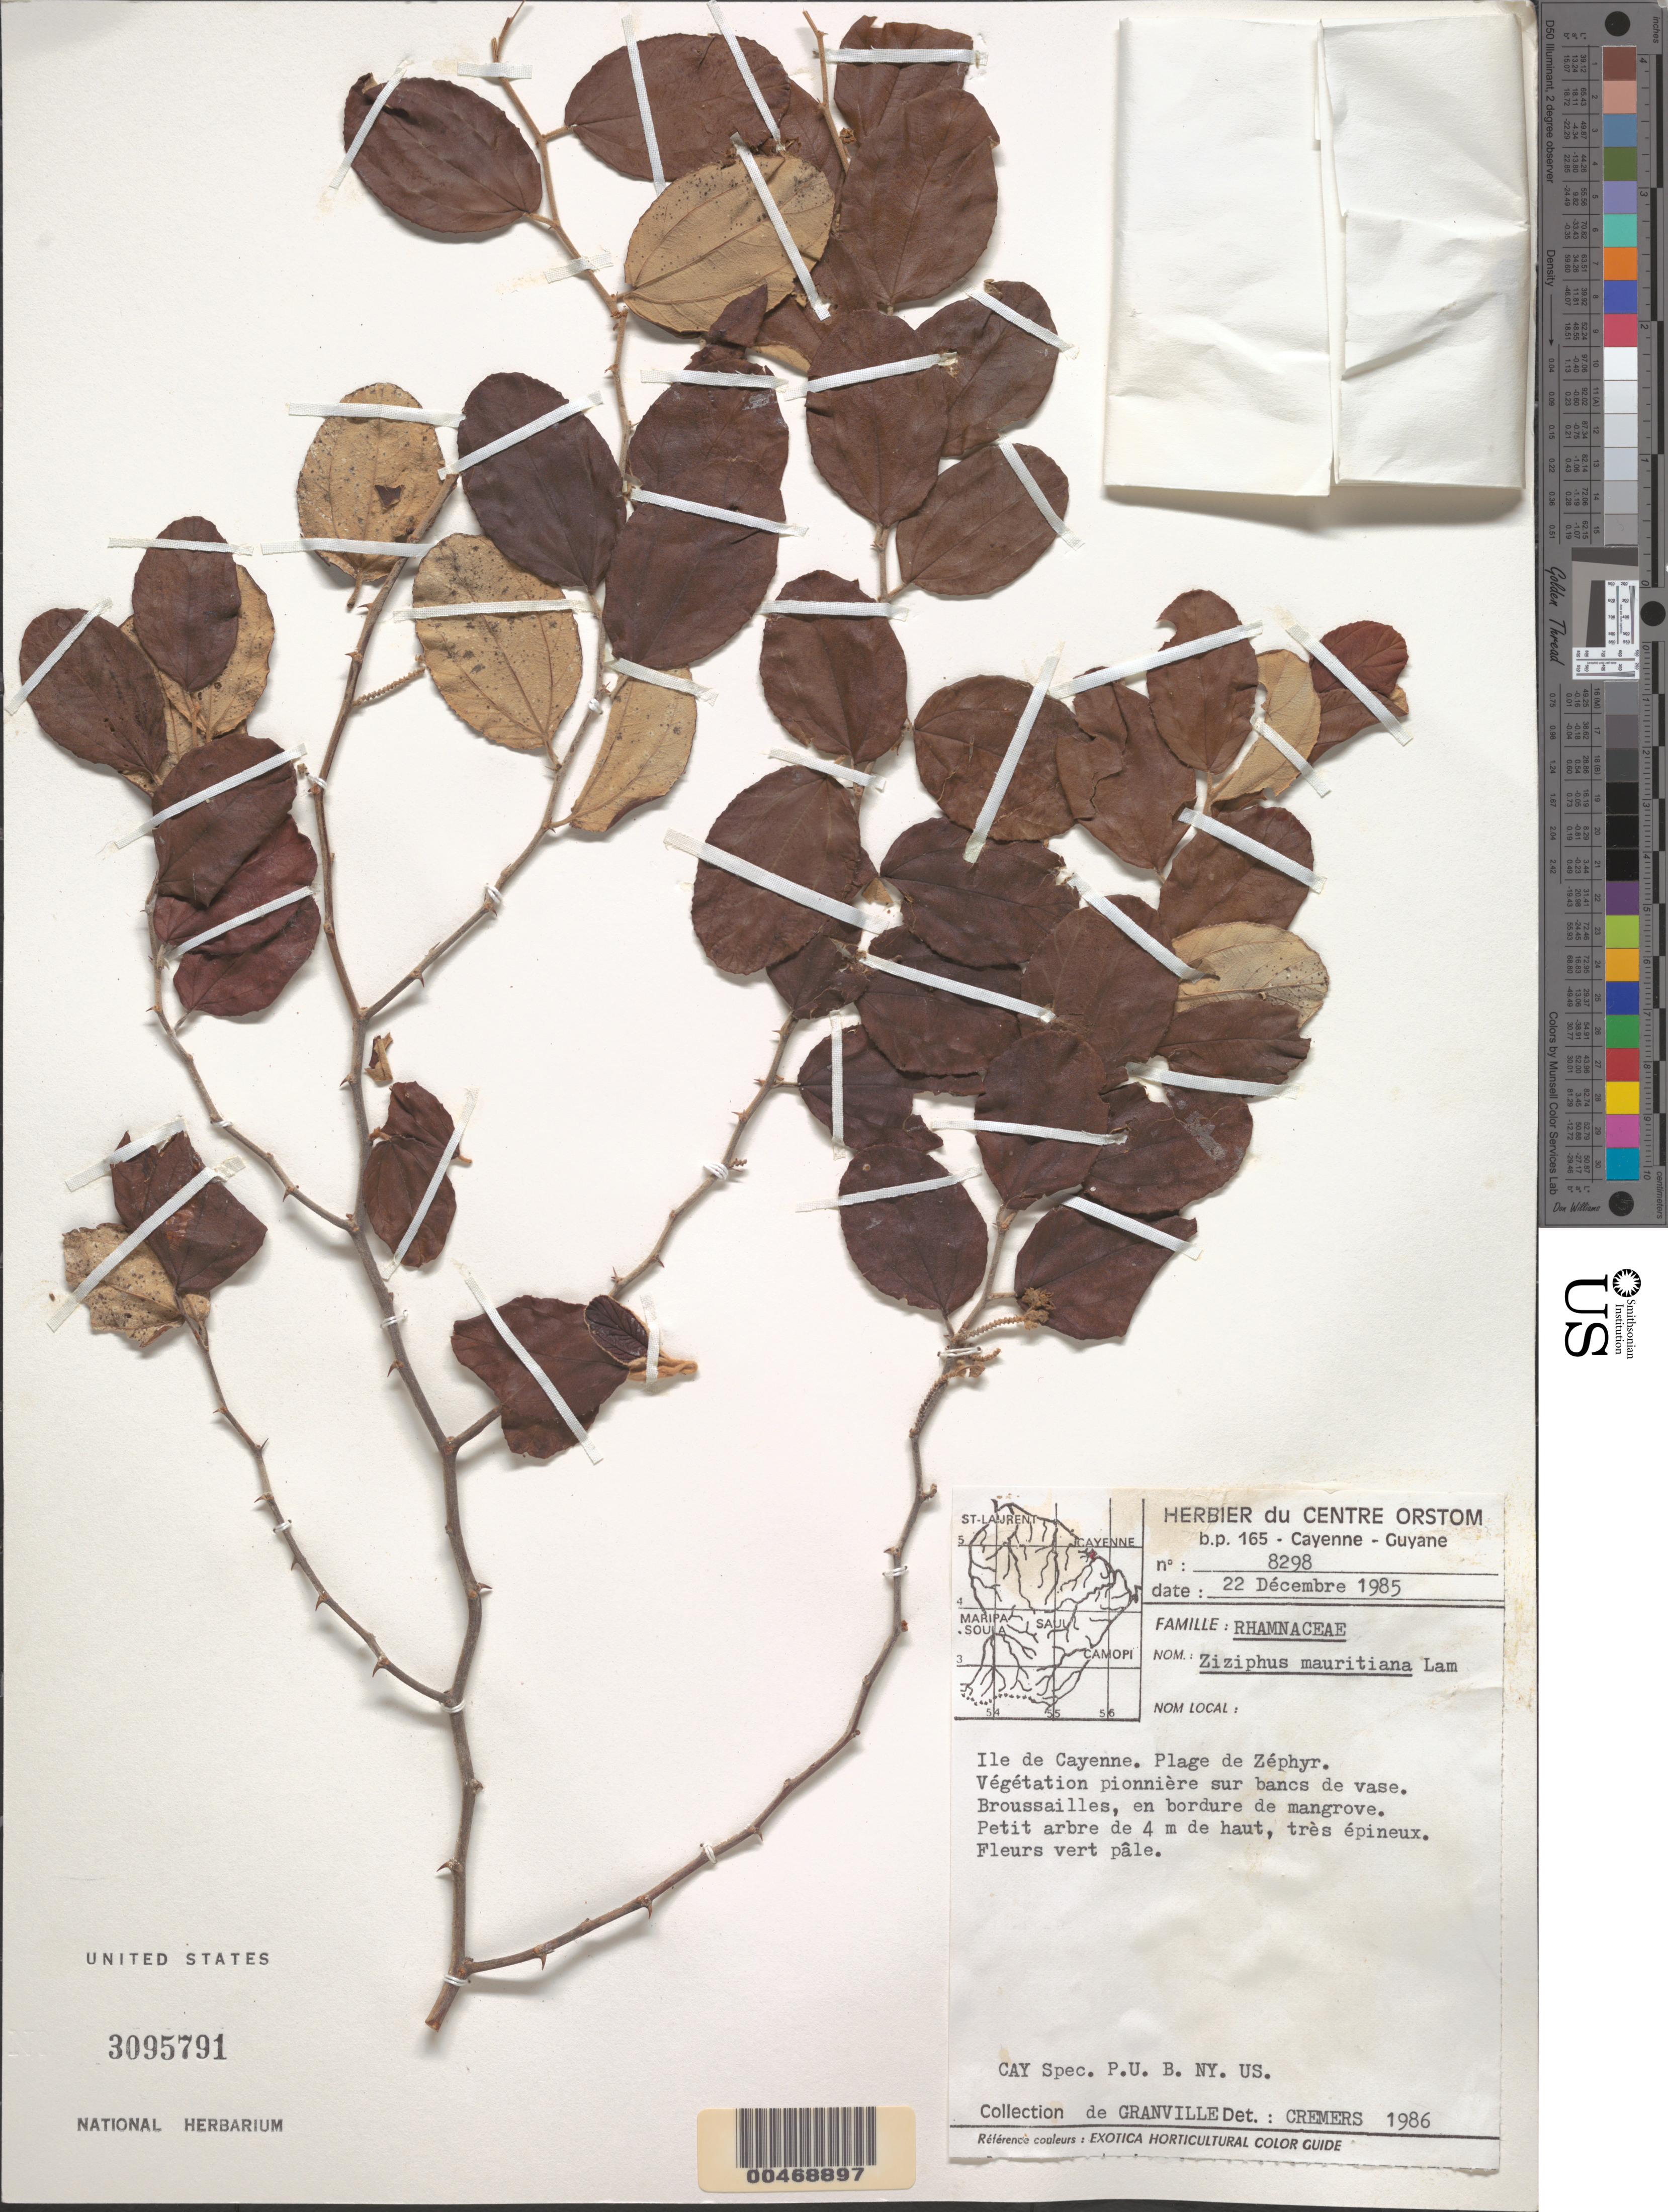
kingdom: Plantae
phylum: Tracheophyta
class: Magnoliopsida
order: Rosales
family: Rhamnaceae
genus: Ziziphus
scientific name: Ziziphus mauritiana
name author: Lam.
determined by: Cremers, Georges A.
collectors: J.-J. de Granville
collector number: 8298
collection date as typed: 22-Dec-85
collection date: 1985-12-22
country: French Guiana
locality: Ile de Cayenne, Plage de Zéphyr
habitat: Vegetation pionniere sur banc de vase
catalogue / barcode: US 3095791